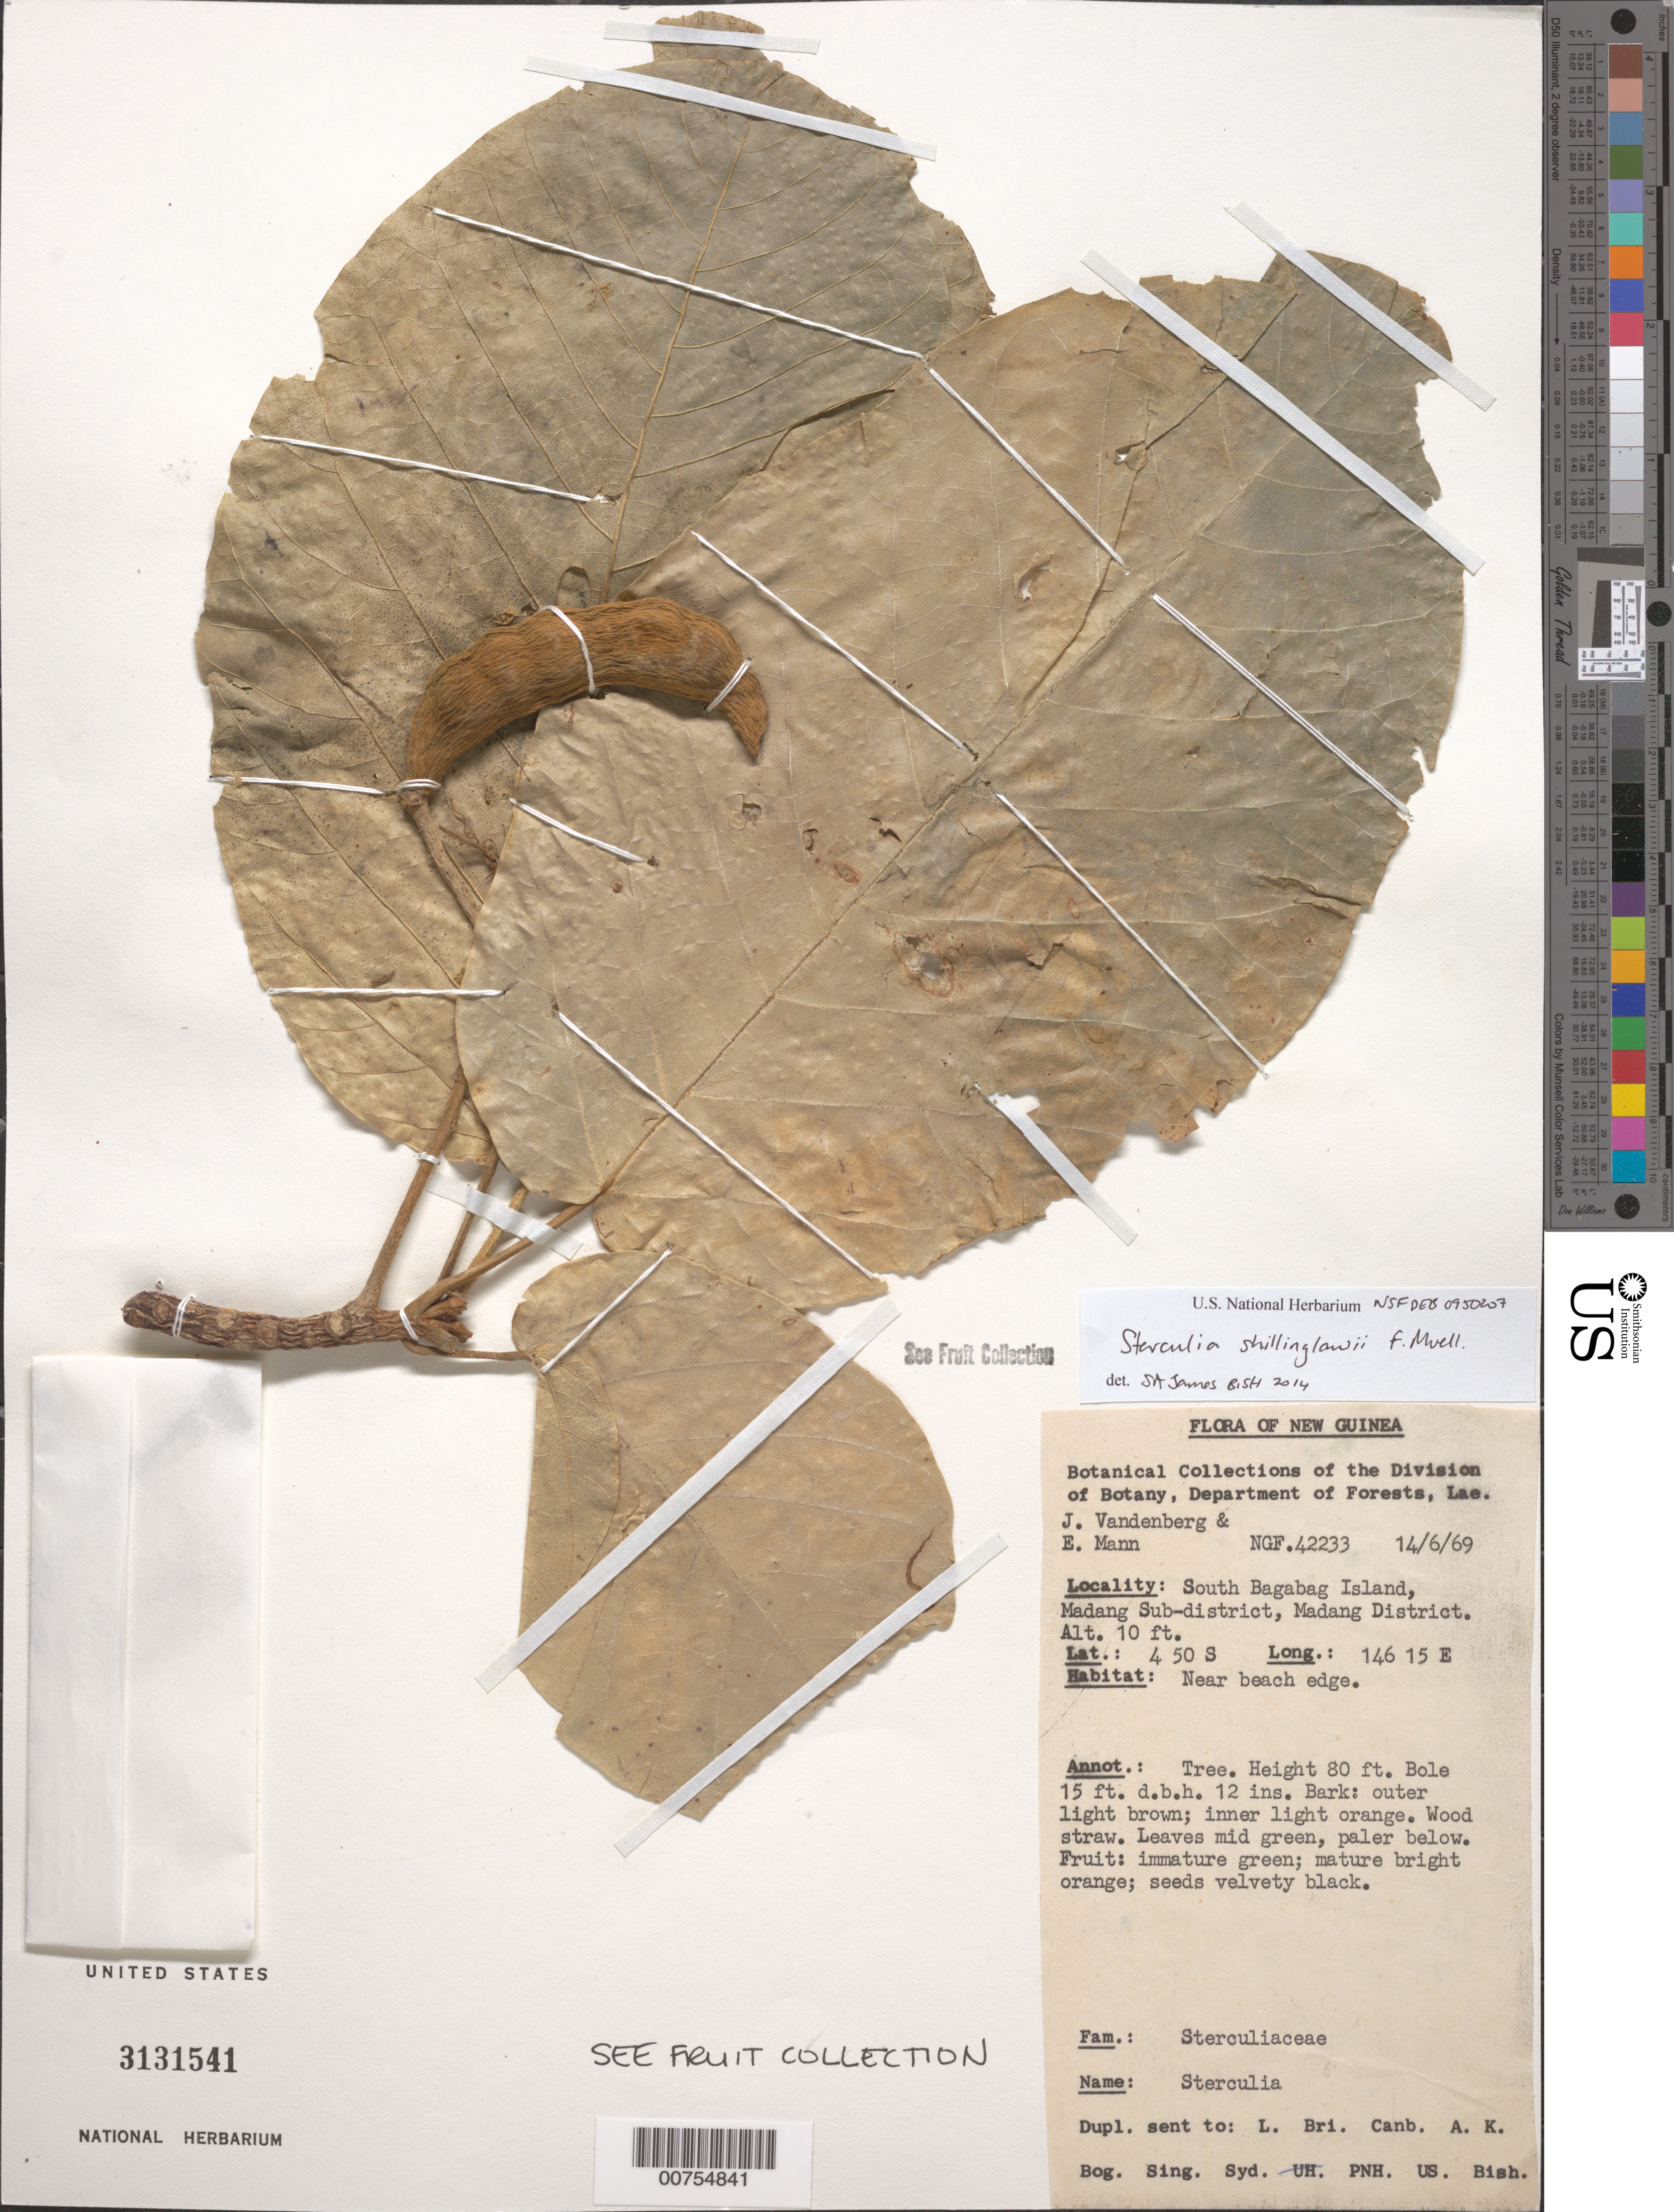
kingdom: Plantae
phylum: Tracheophyta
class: Magnoliopsida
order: Malvales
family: Malvaceae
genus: Sterculia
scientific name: Sterculia sp.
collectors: J. Van Enberg & E. Mann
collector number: NGF.42233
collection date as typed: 14 Jun 1969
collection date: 1969-06-14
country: Papua New Guinea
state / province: Madang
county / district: Madang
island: Bagabag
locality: South Bagabag Island.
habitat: Near beach edge.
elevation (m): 10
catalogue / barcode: US 3131541